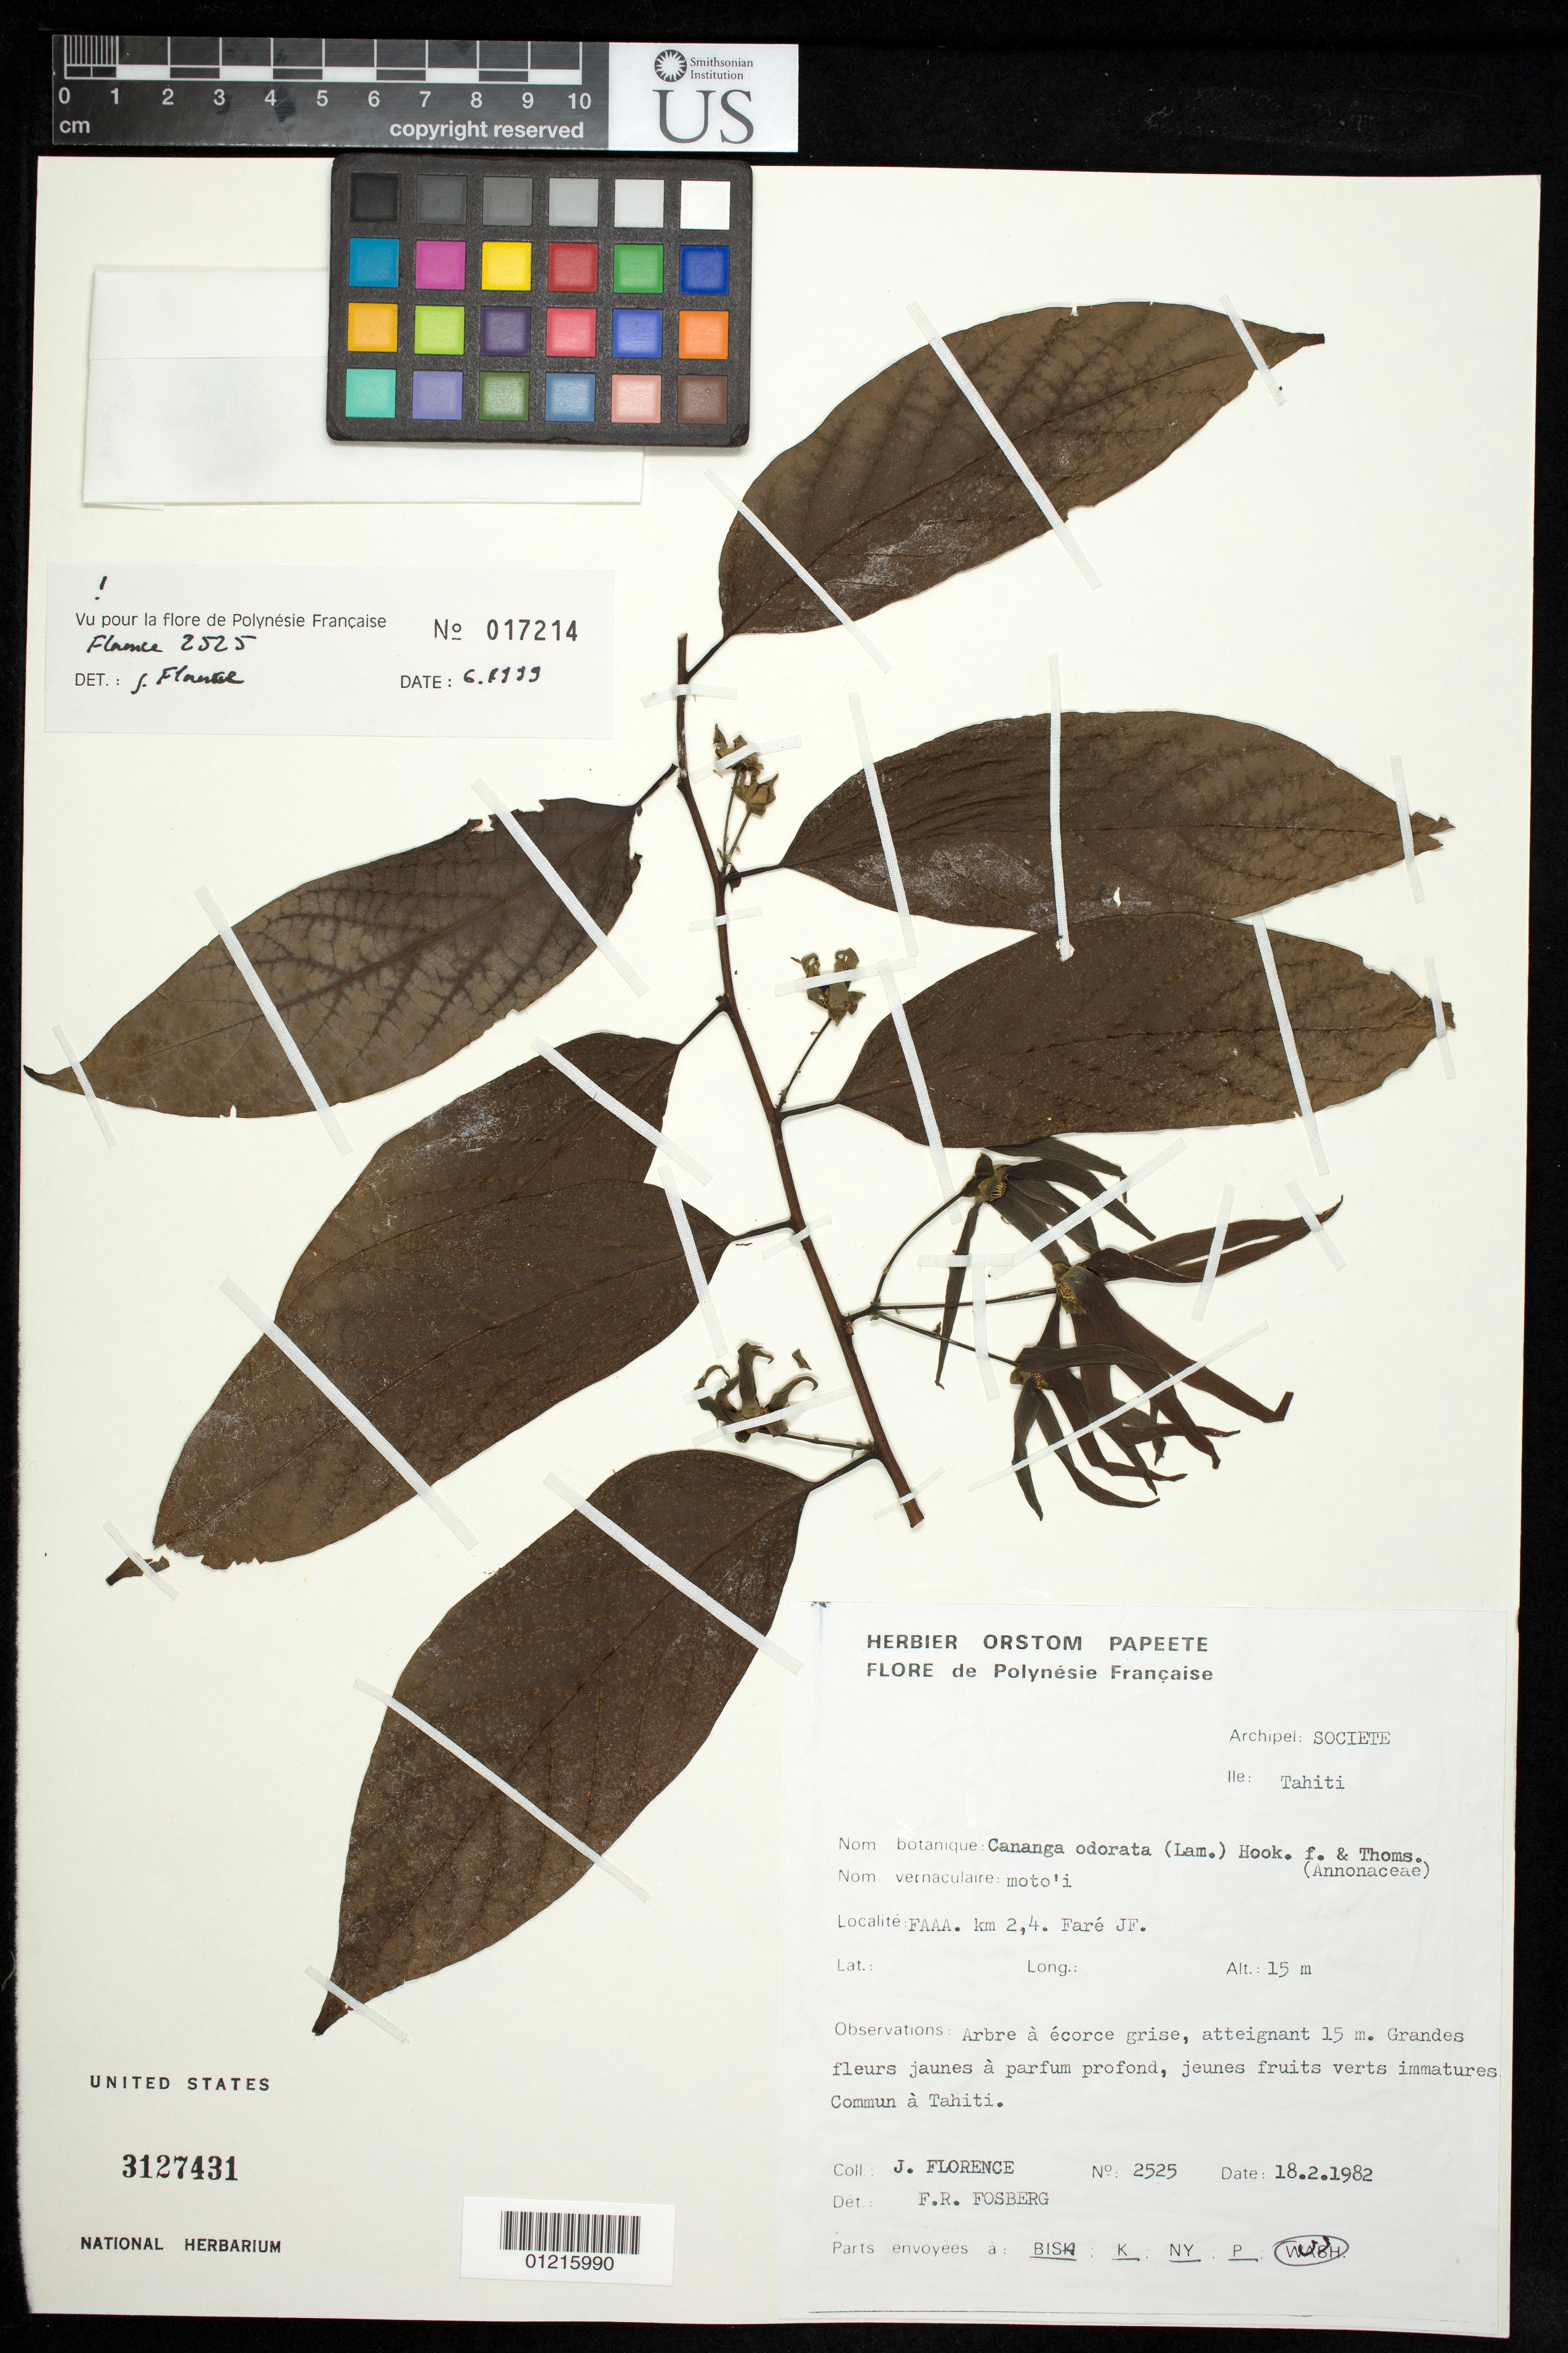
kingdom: Plantae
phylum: Tracheophyta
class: Magnoliopsida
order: Magnoliales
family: Annonaceae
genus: Cananga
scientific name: Cananga odorata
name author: (Lam.) Hook. f. & Thomson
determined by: Fosberg, F. R.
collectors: J. Florence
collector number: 2525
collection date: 1982-02-18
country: French Polynesia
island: Tahiti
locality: Faaa. km 2.4 Farè JF.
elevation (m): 15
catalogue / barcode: US 3127431